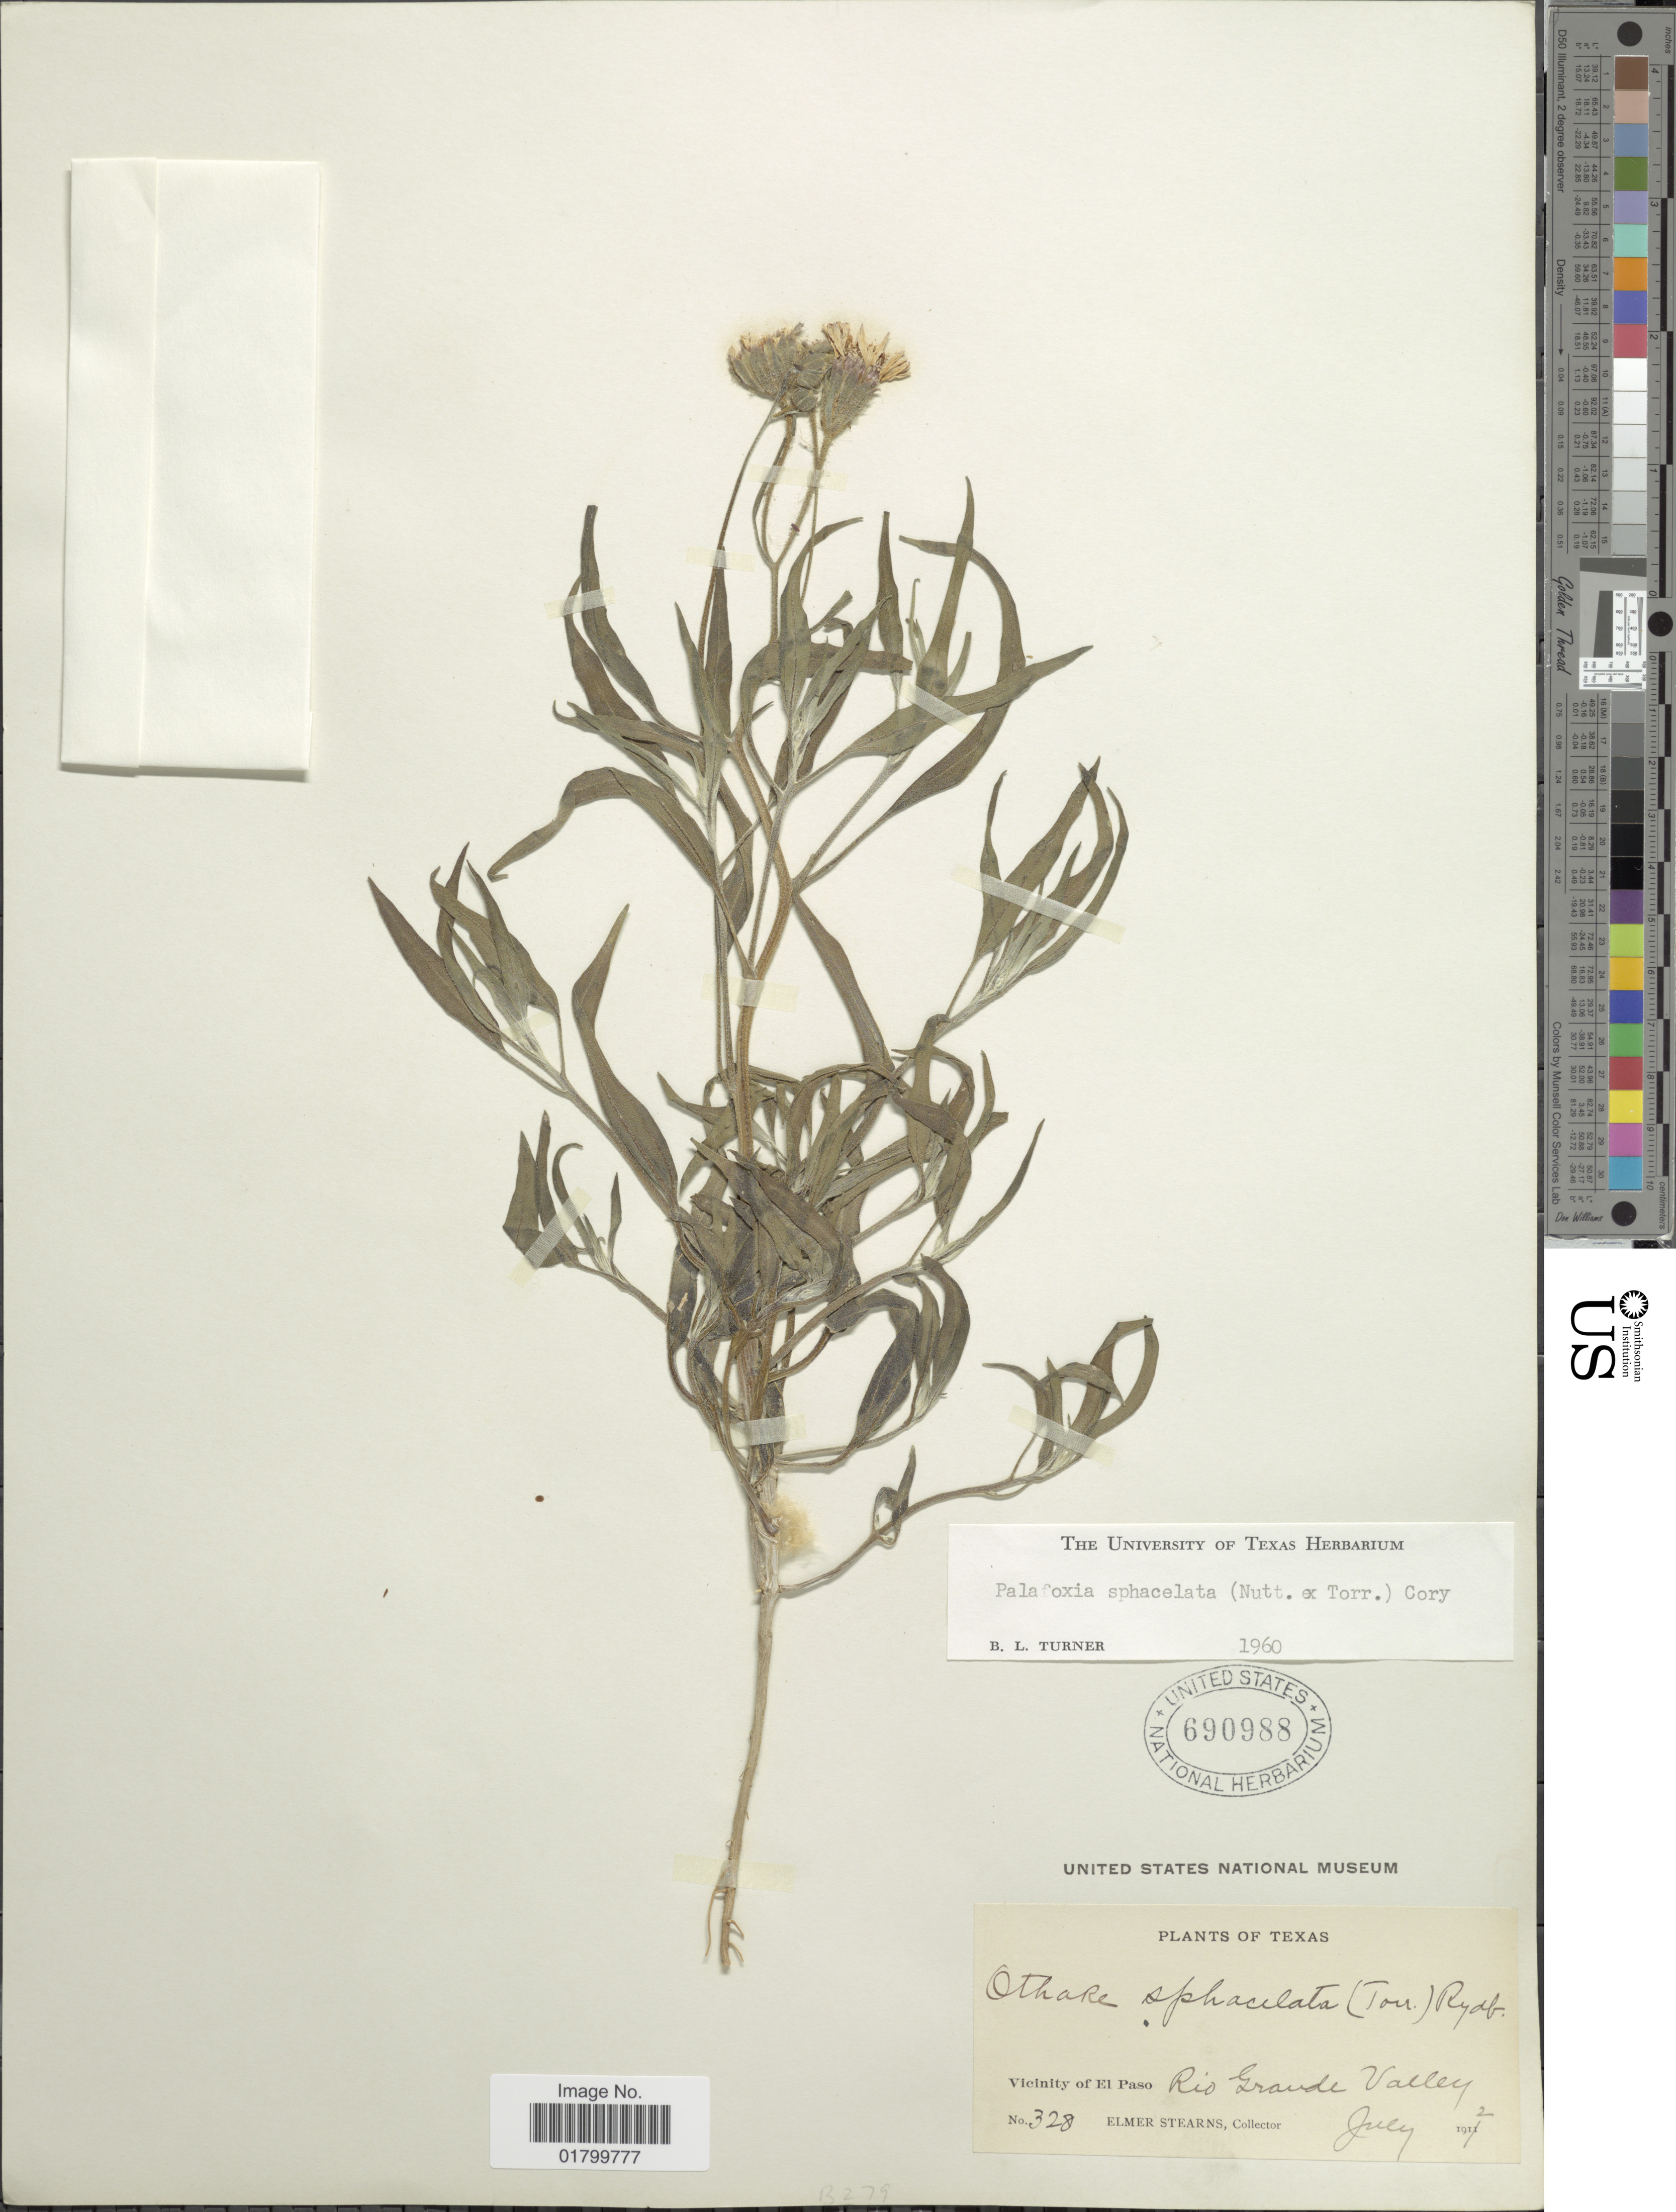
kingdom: Plantae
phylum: Tracheophyta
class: Magnoliopsida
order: Asterales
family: Asteraceae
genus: Palafoxia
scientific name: Palafoxia sphacelata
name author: (Nutt. ex Torr.) Cory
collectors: E. Stearns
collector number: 328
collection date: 1912-07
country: United States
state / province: Texas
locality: Vicinity of El Paso, Rio Grande Valley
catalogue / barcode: US 690988